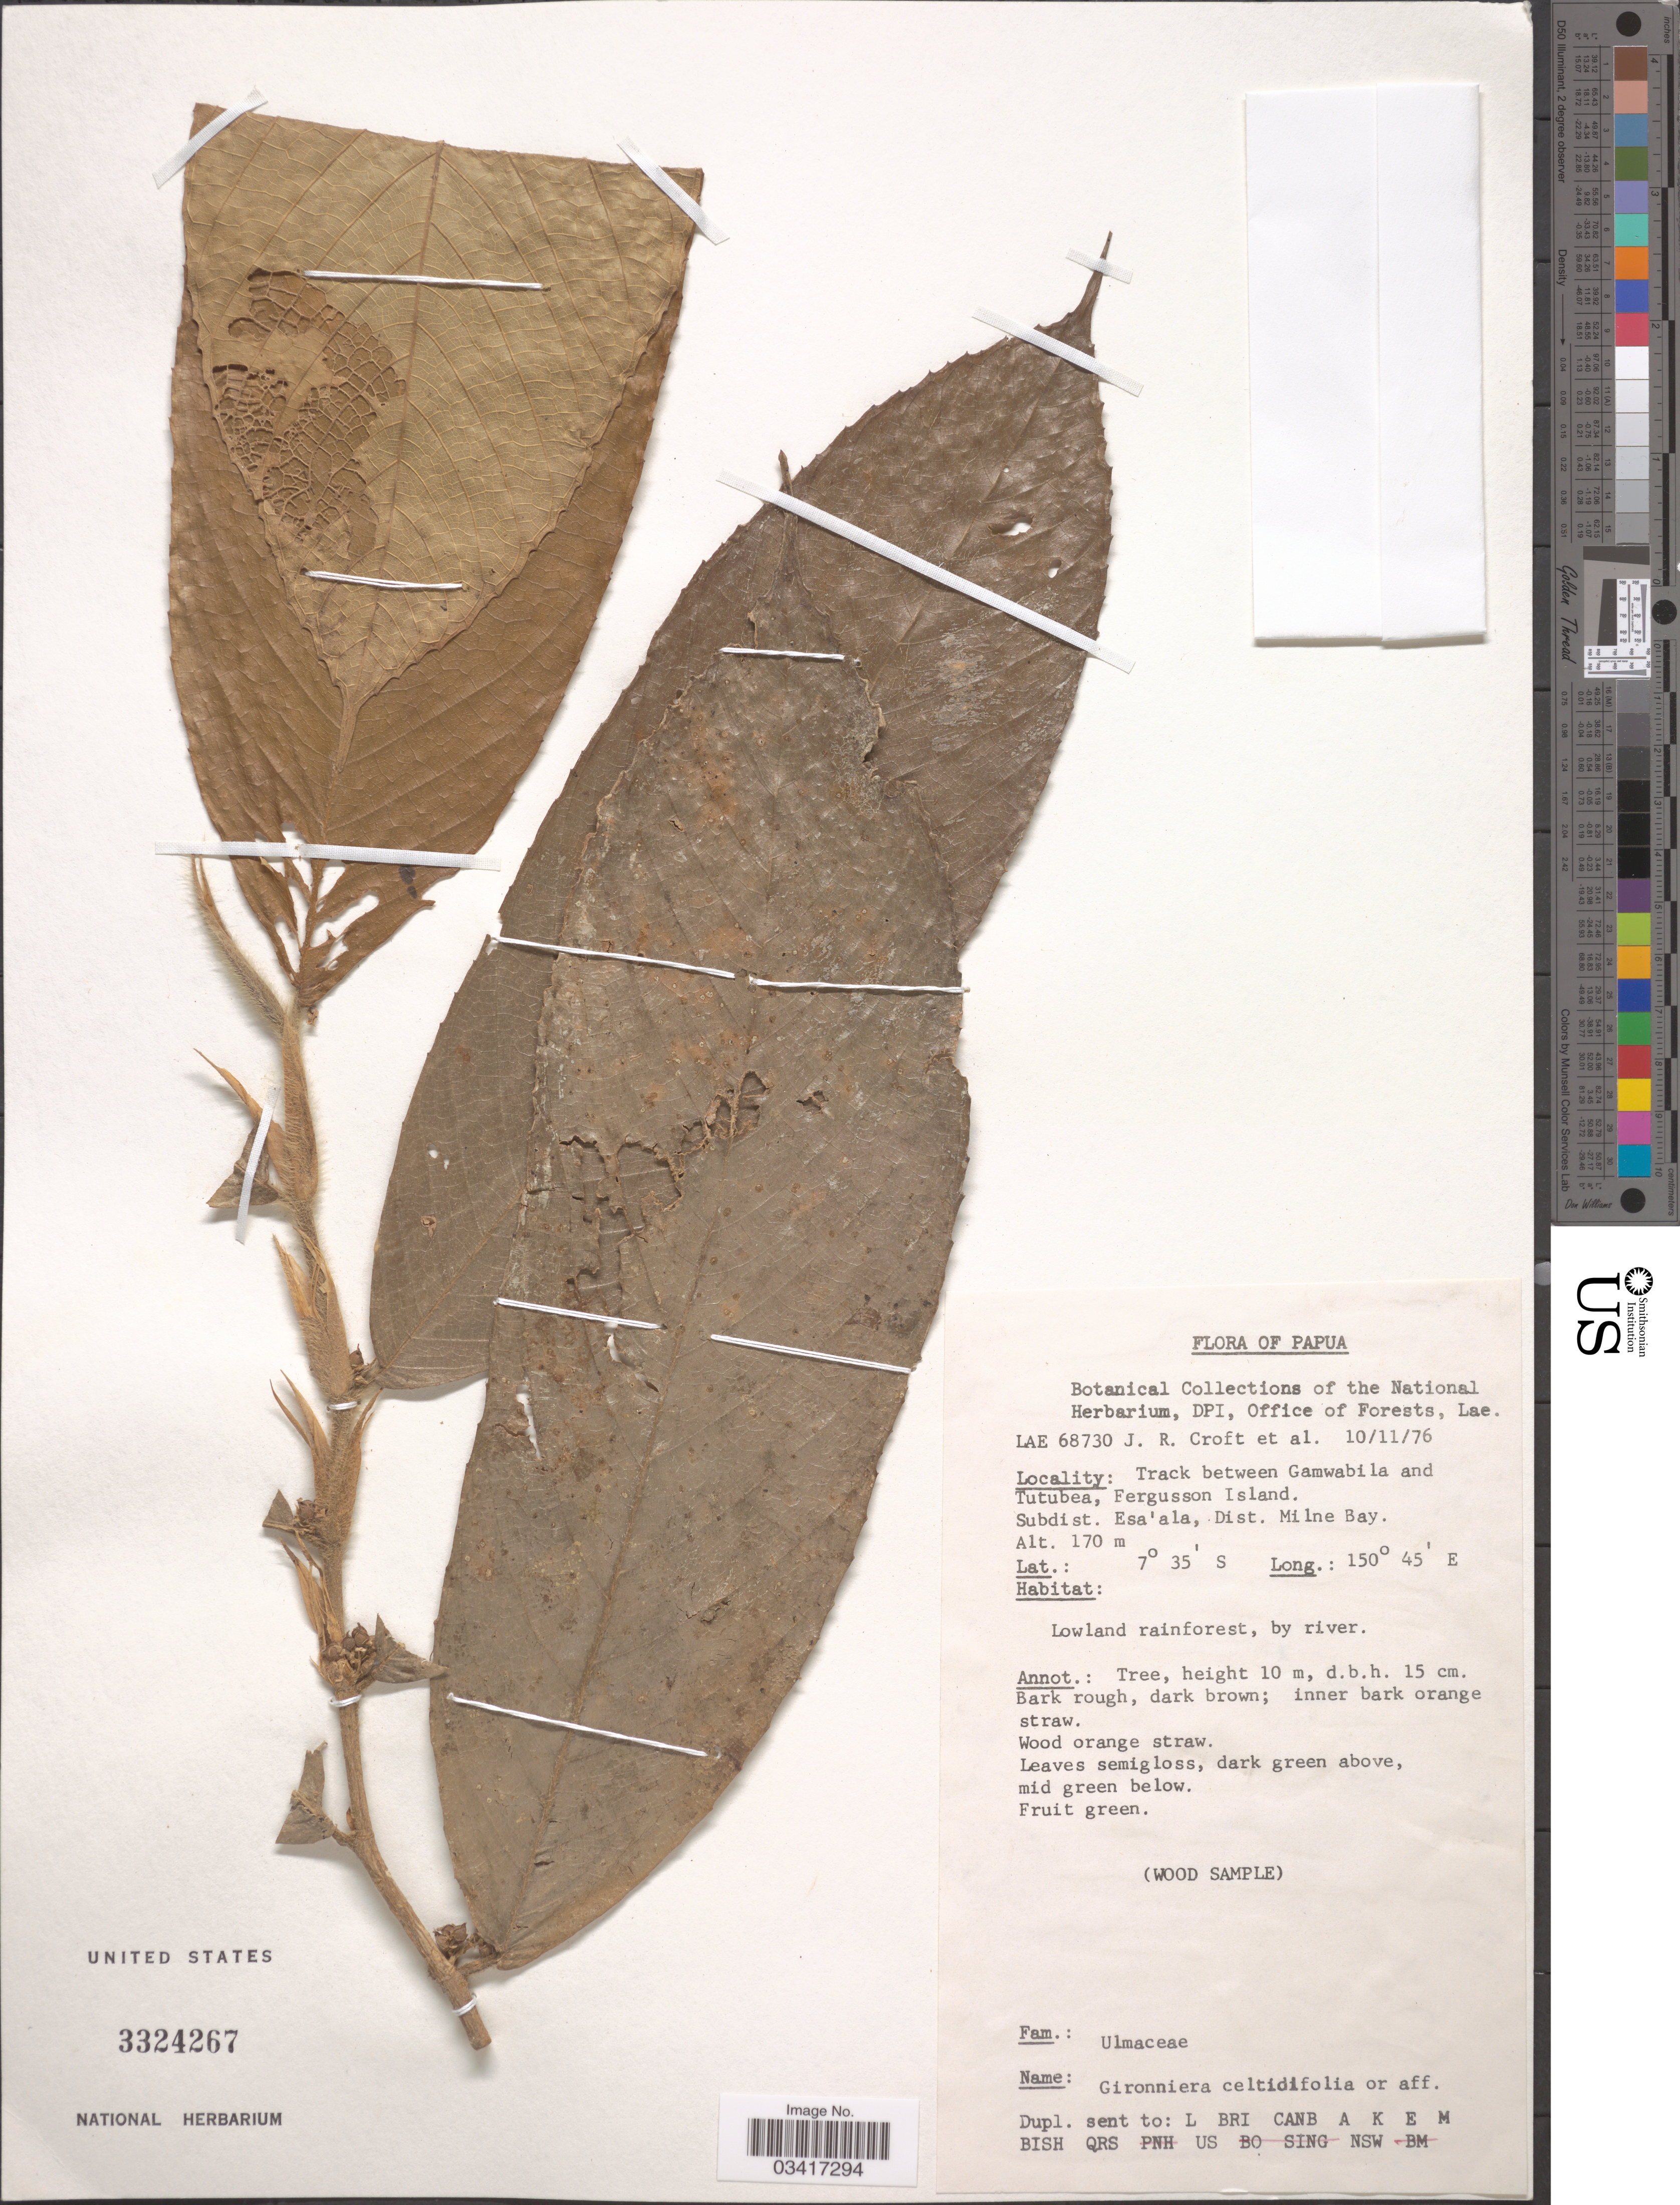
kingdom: Plantae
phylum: Tracheophyta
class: Magnoliopsida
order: Rosales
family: Cannabaceae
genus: Gironniera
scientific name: Gironniera celtidifolia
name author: Gaudich.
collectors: J. R. Croft & et al.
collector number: LAE68730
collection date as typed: Transcribed d/m/y: 10/11/76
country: Papua New Guinea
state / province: Milne Bay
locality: Papua. Track between Gamwabila and Tutubea, Fergusson Island. Subdist. Esa'ala, Dist. Milne Bay.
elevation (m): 170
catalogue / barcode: US 3324267